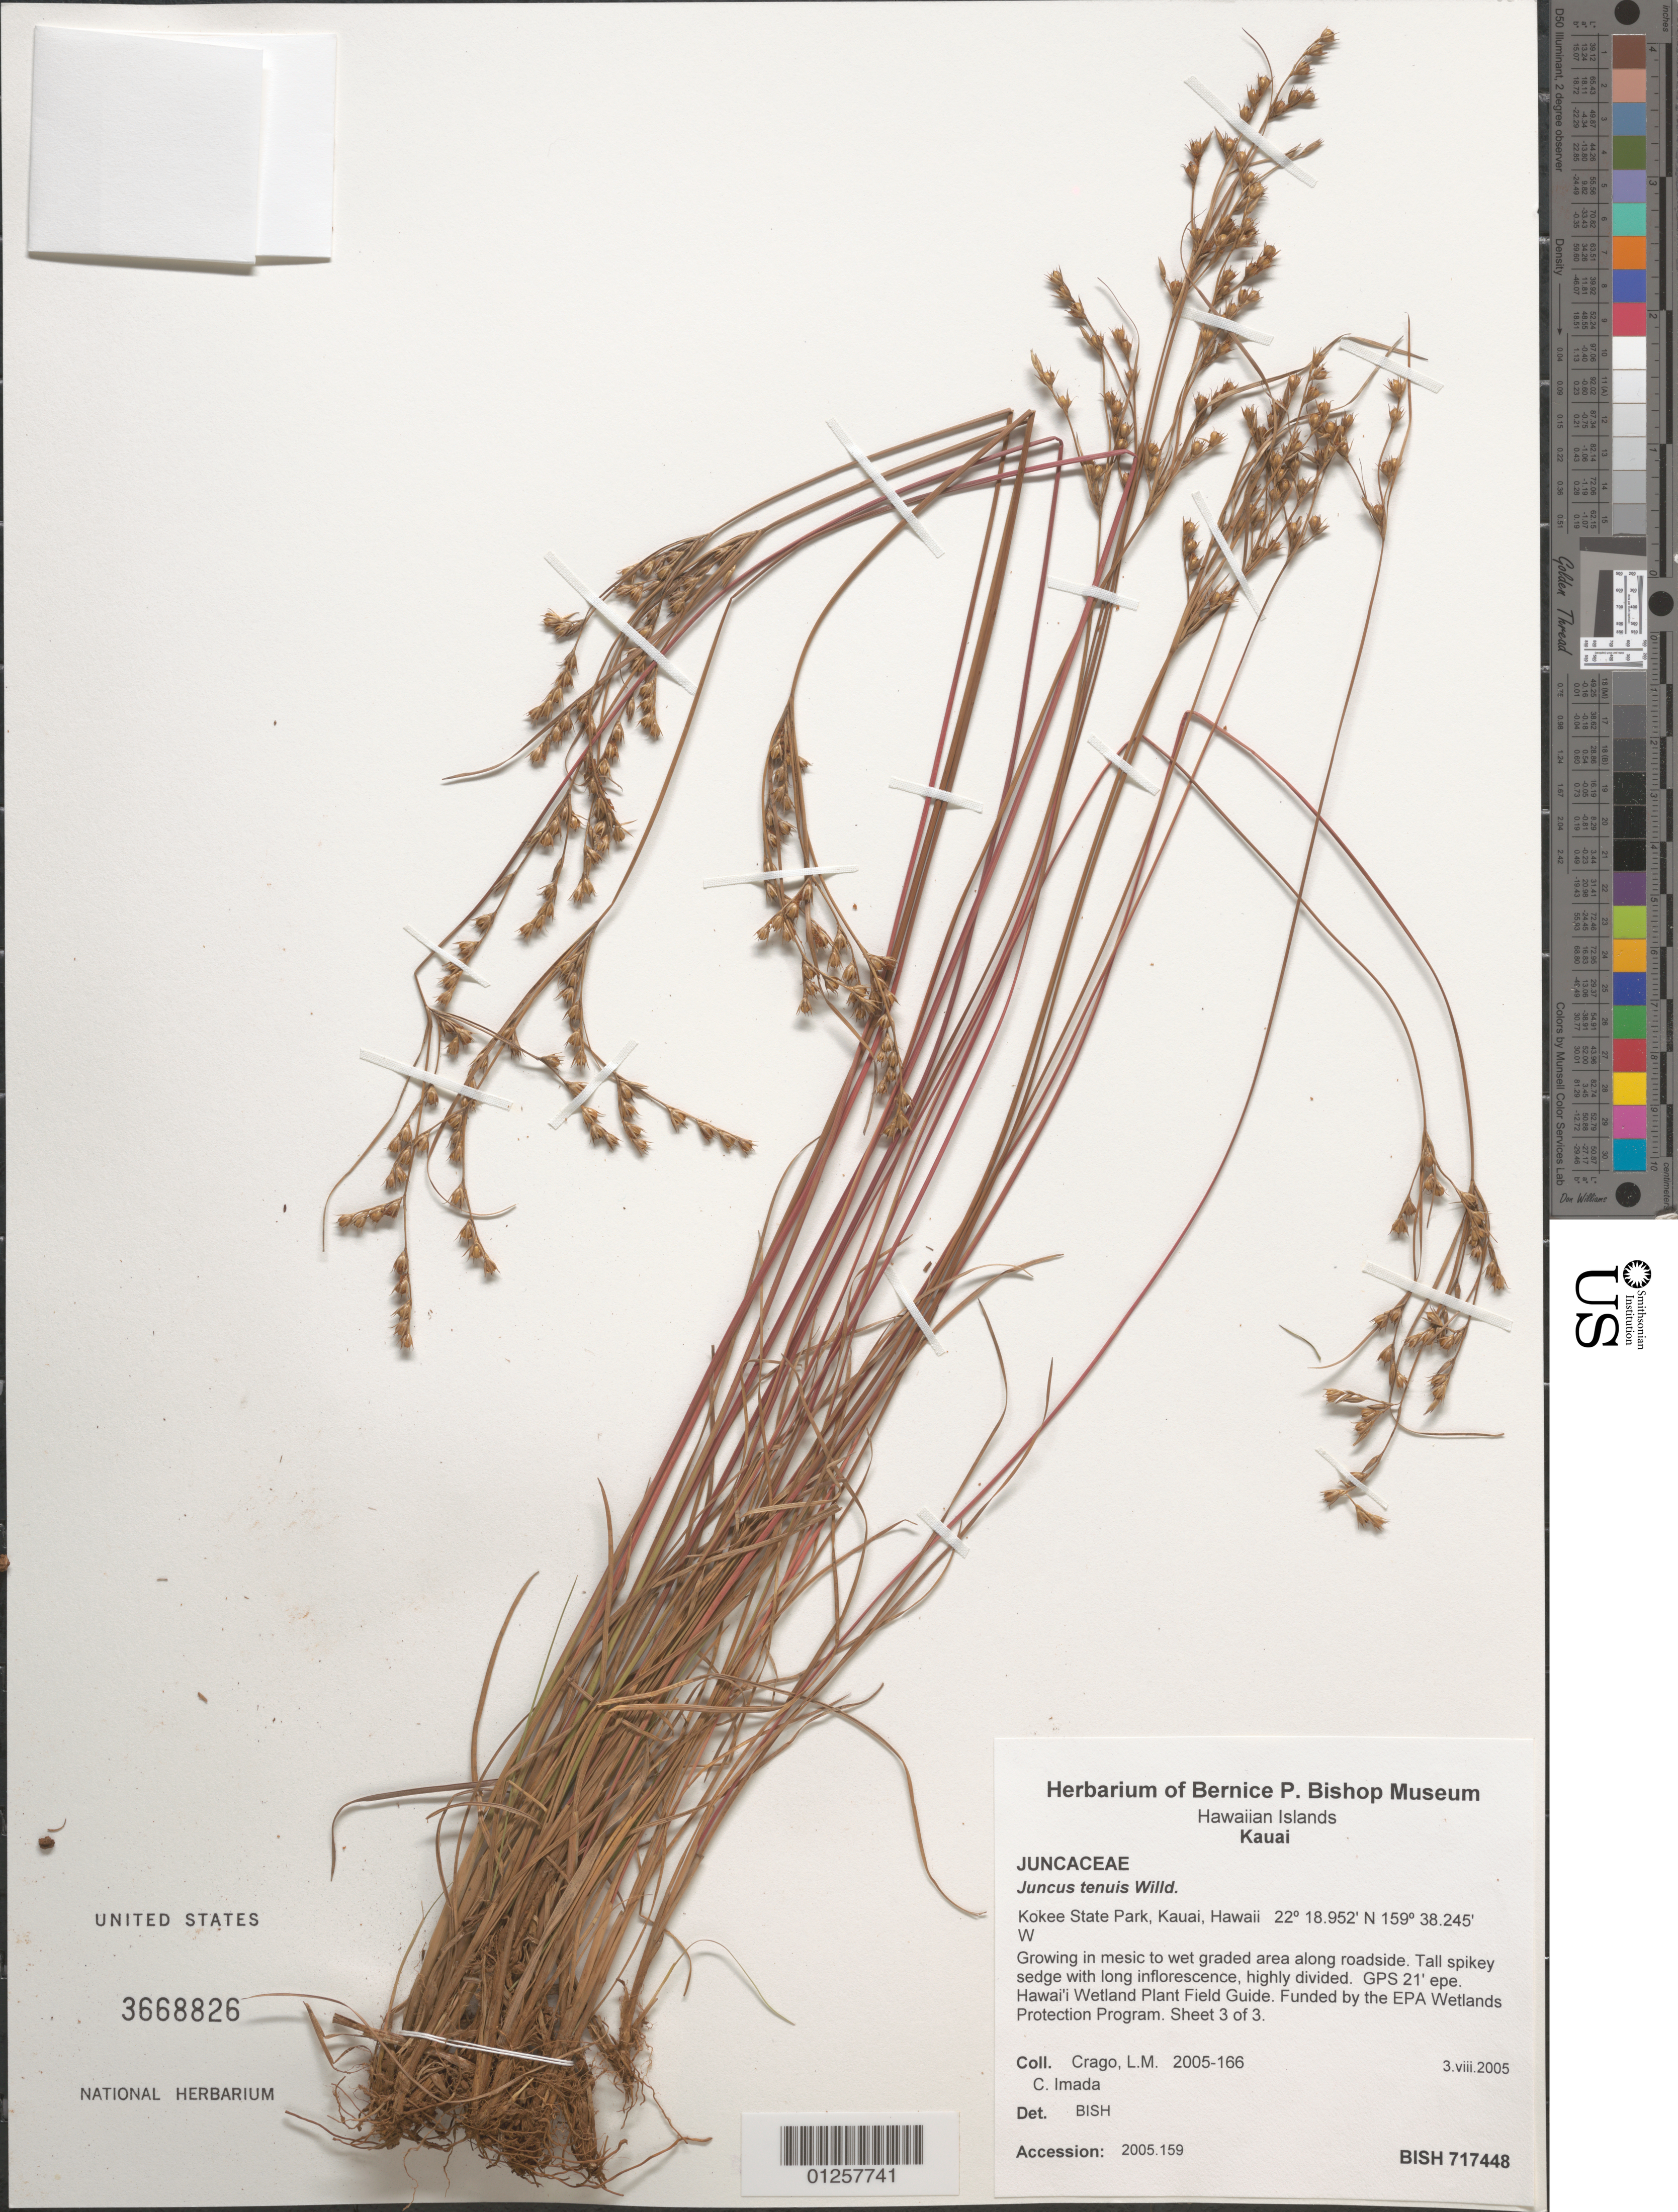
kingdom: Plantae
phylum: Tracheophyta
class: Liliopsida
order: Poales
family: Juncaceae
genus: Juncus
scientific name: Juncus tenuis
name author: Willd.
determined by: BISH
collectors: L. Crago & C. Imada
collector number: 2005-166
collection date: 2005-08-03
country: United States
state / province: Hawaii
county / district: Kauai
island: Kaua'i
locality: Kokee State Park.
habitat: In mesic wet graded area along roadside.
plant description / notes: Accession: 2005.159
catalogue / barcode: US 3668826